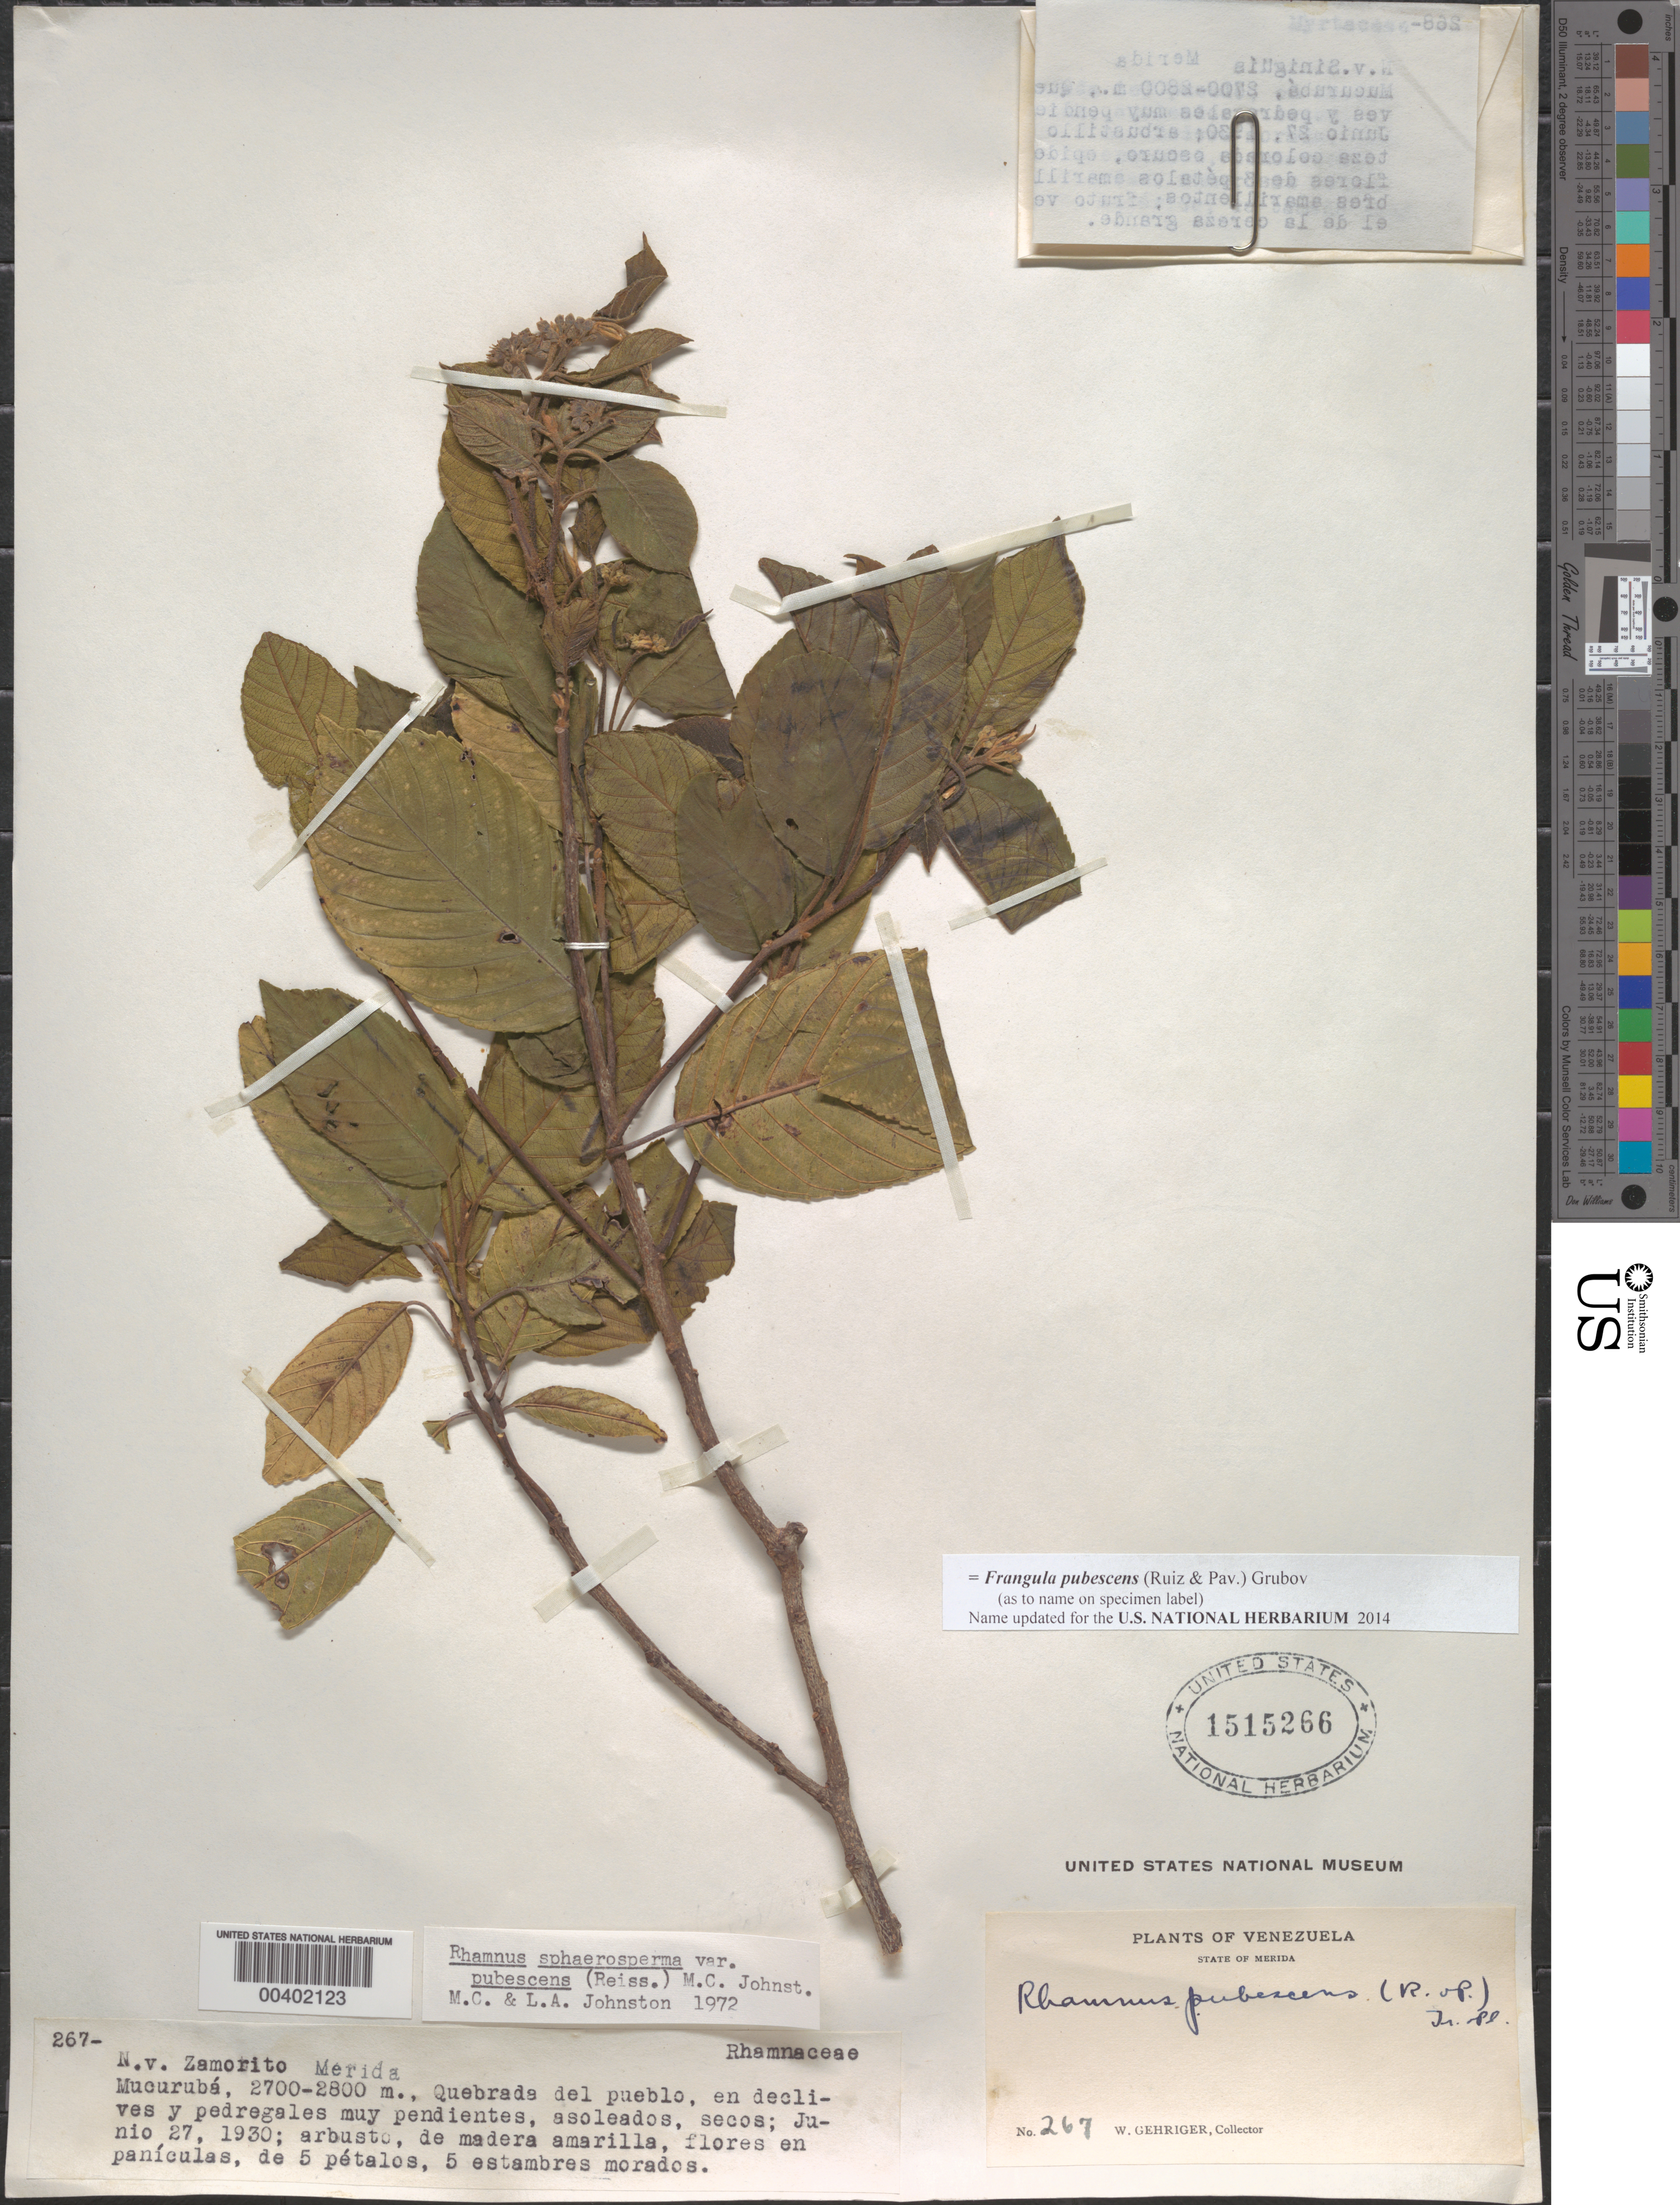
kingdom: Plantae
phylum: Tracheophyta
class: Magnoliopsida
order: Rosales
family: Rhamnaceae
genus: Rhamnus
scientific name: Rhamnus sphaerosperma var. pubescens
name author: (Reissek) M.C. Johnst.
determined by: Johnston, M. C.; Johnston, L. A.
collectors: W. Gehriger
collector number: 267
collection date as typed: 27 Jun 1930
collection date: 1930-06-27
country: Venezuela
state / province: Mérida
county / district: Rangel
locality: Mucurubá Mucuruba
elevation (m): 2700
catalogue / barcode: US 1515266